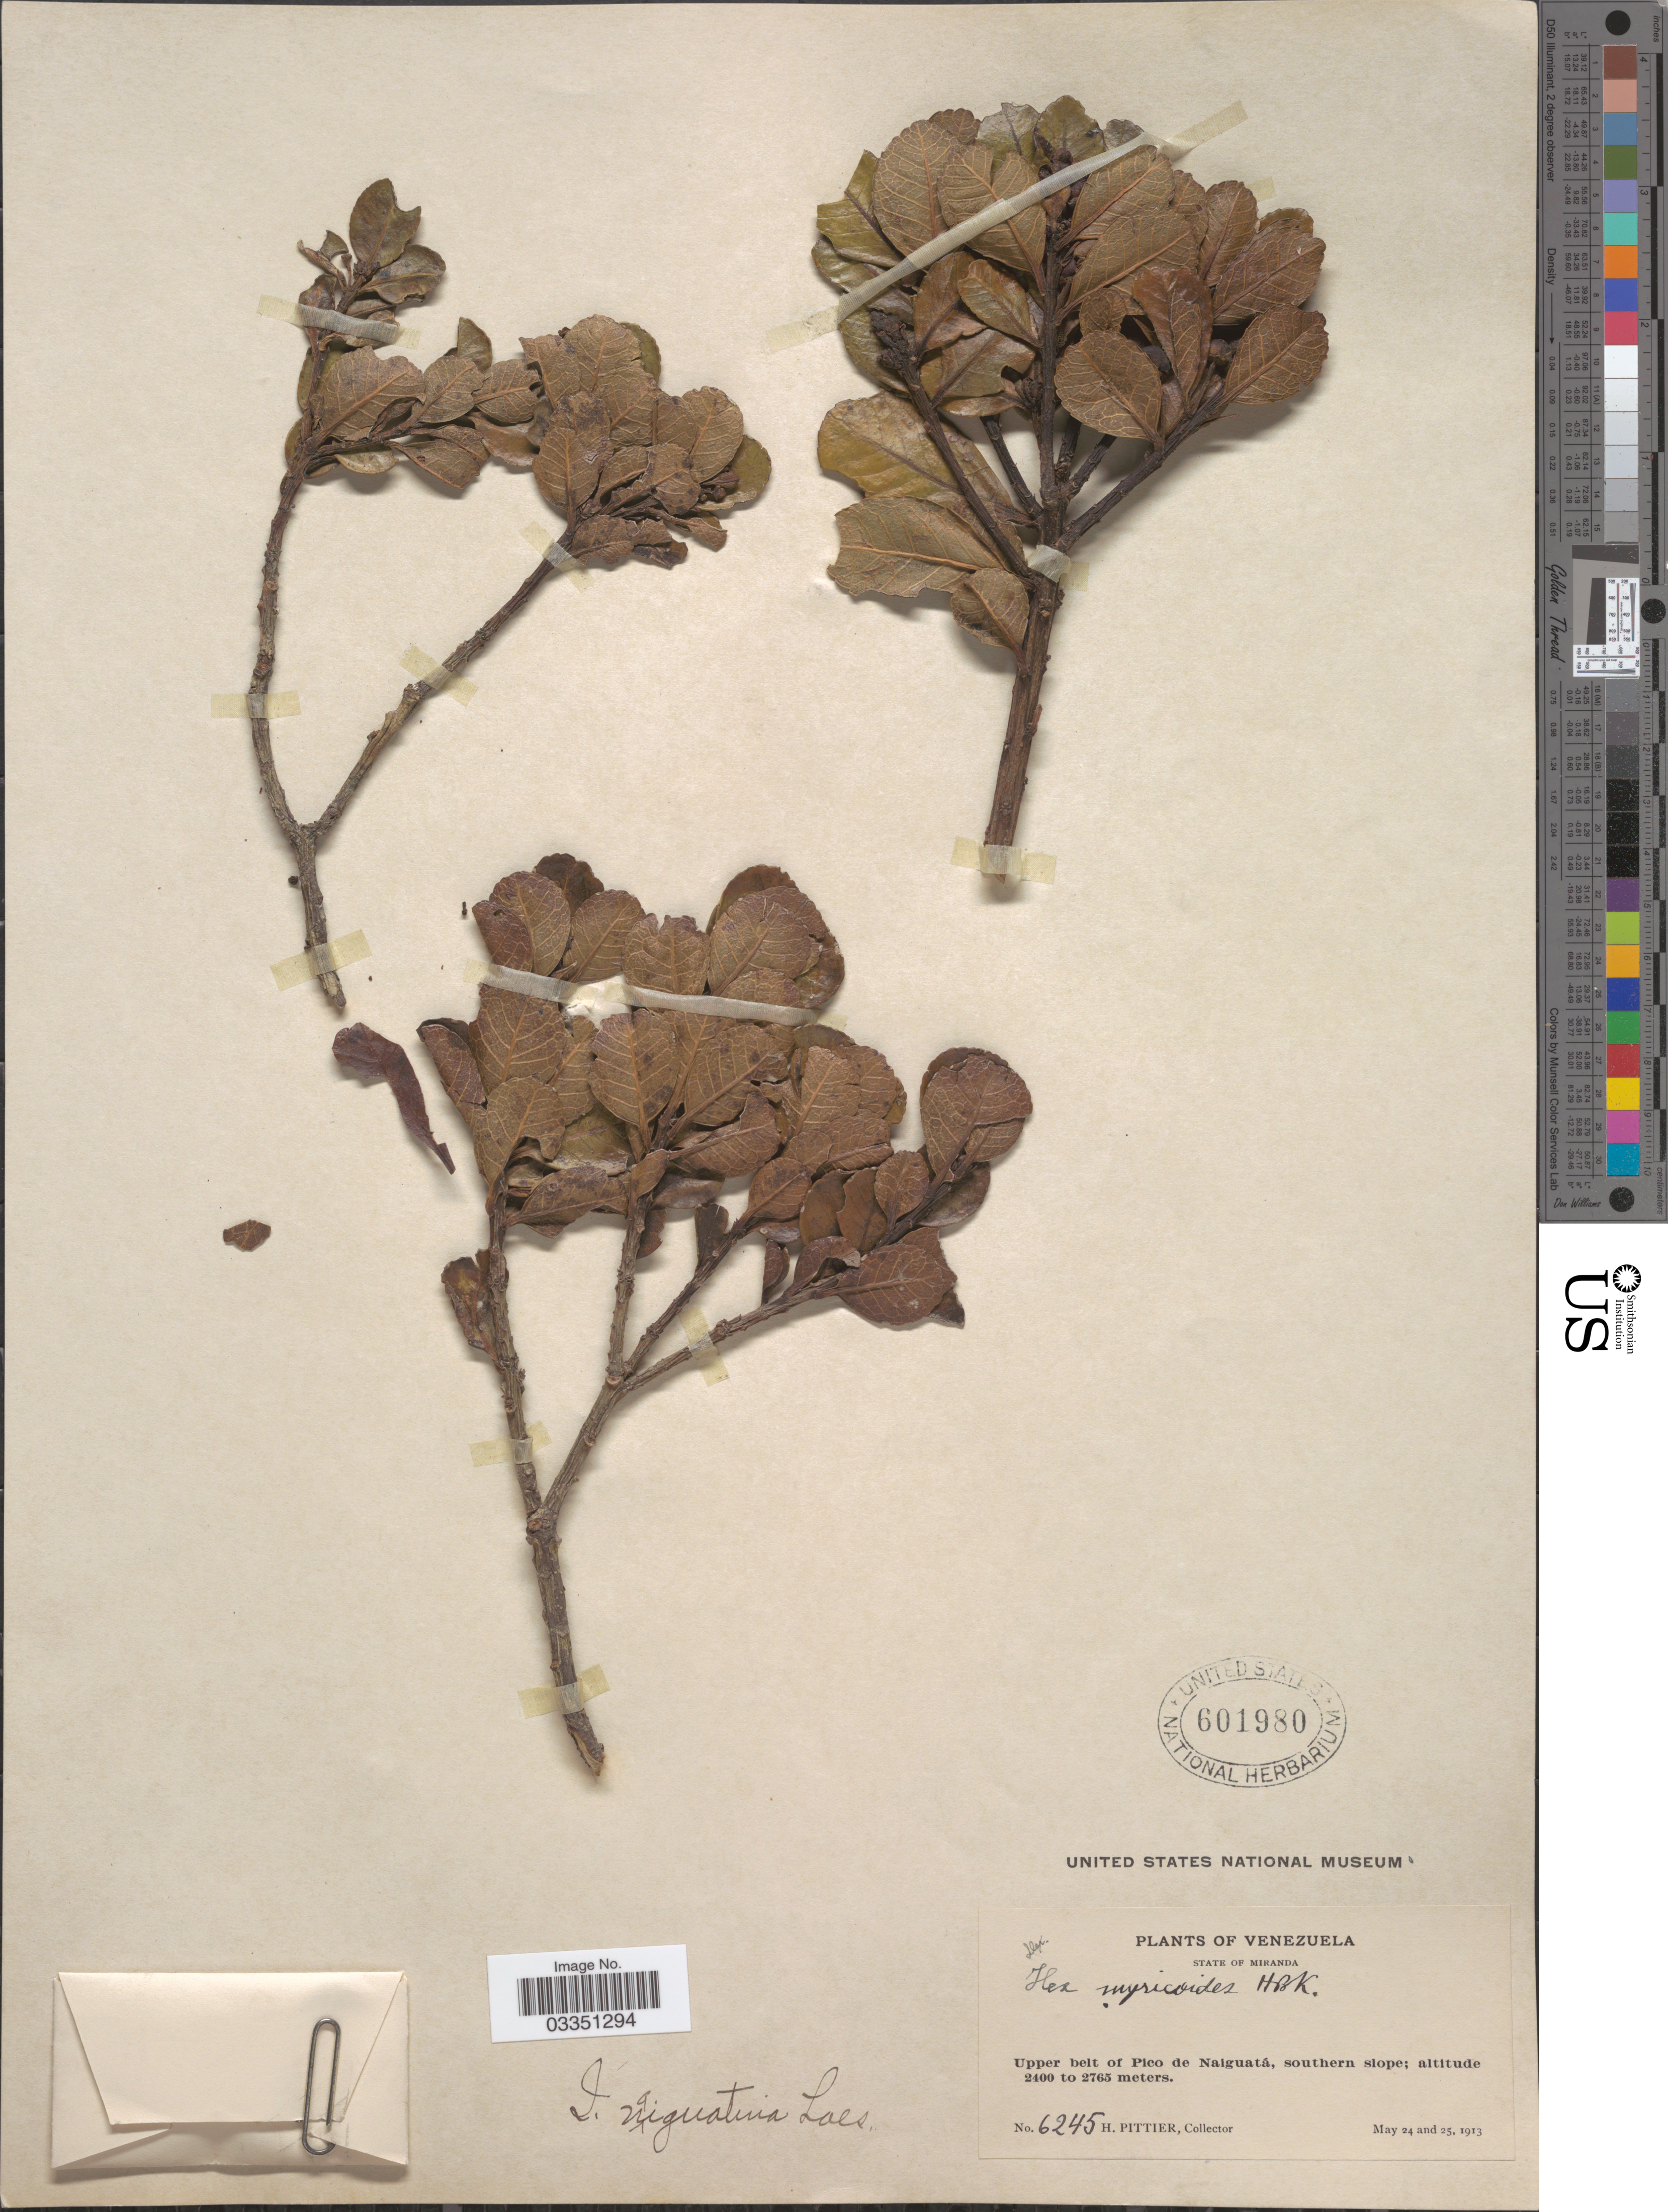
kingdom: Plantae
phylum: Tracheophyta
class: Magnoliopsida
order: Aquifoliales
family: Aquifoliaceae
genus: Ilex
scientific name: Ilex naiguatina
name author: Loes.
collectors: H. F. Pittier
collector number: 6245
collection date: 1913-05-24/1913-05-25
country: Venezuela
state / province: Miranda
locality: Upper belt of Pico de Naiguatá, southern slope.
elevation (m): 2400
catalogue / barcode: US 601980